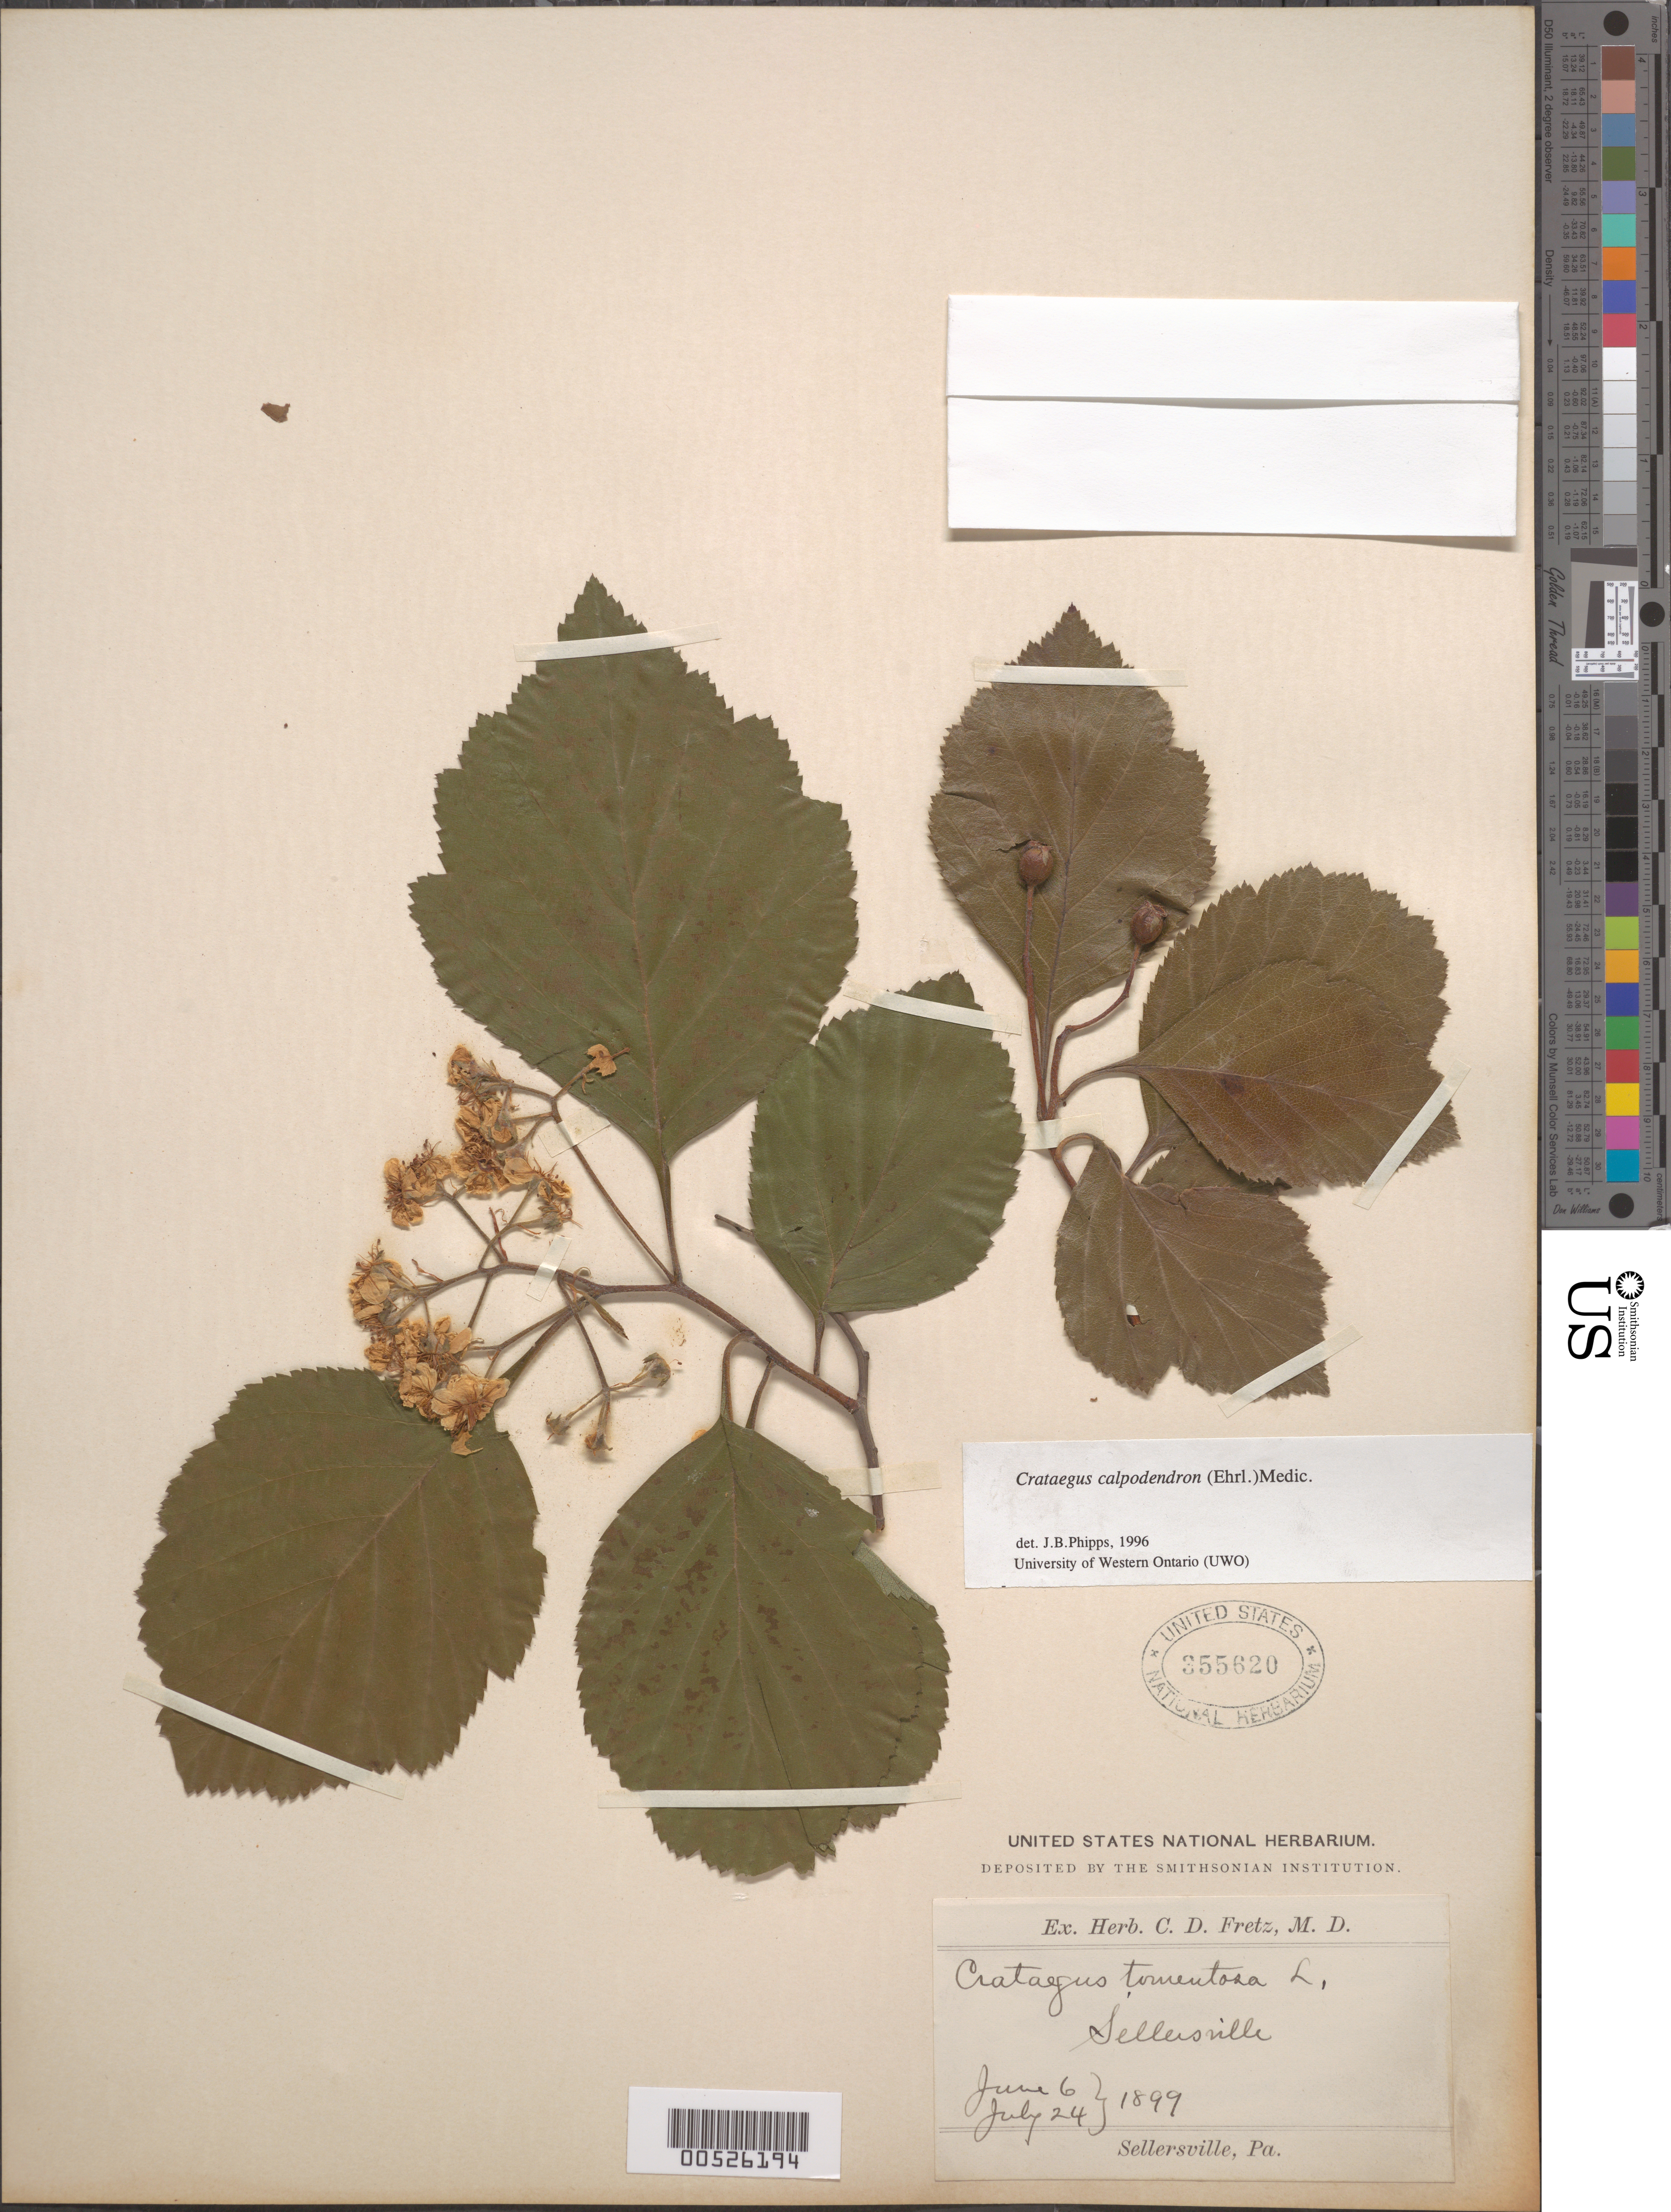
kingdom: Plantae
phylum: Tracheophyta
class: Magnoliopsida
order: Rosales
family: Rosaceae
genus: Crataegus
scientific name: Crataegus calpodendron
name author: (Ehrh.) Medik.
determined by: Phipps, James B., (UWO), University of Western Ontario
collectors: ex herb. C.D. Fretz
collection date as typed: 06 Jun 1899 and 24 Jul 1899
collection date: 1899-06-06,1899-07-24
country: United States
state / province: Pennsylvania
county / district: Bucks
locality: Sellersville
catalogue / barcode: US 355620